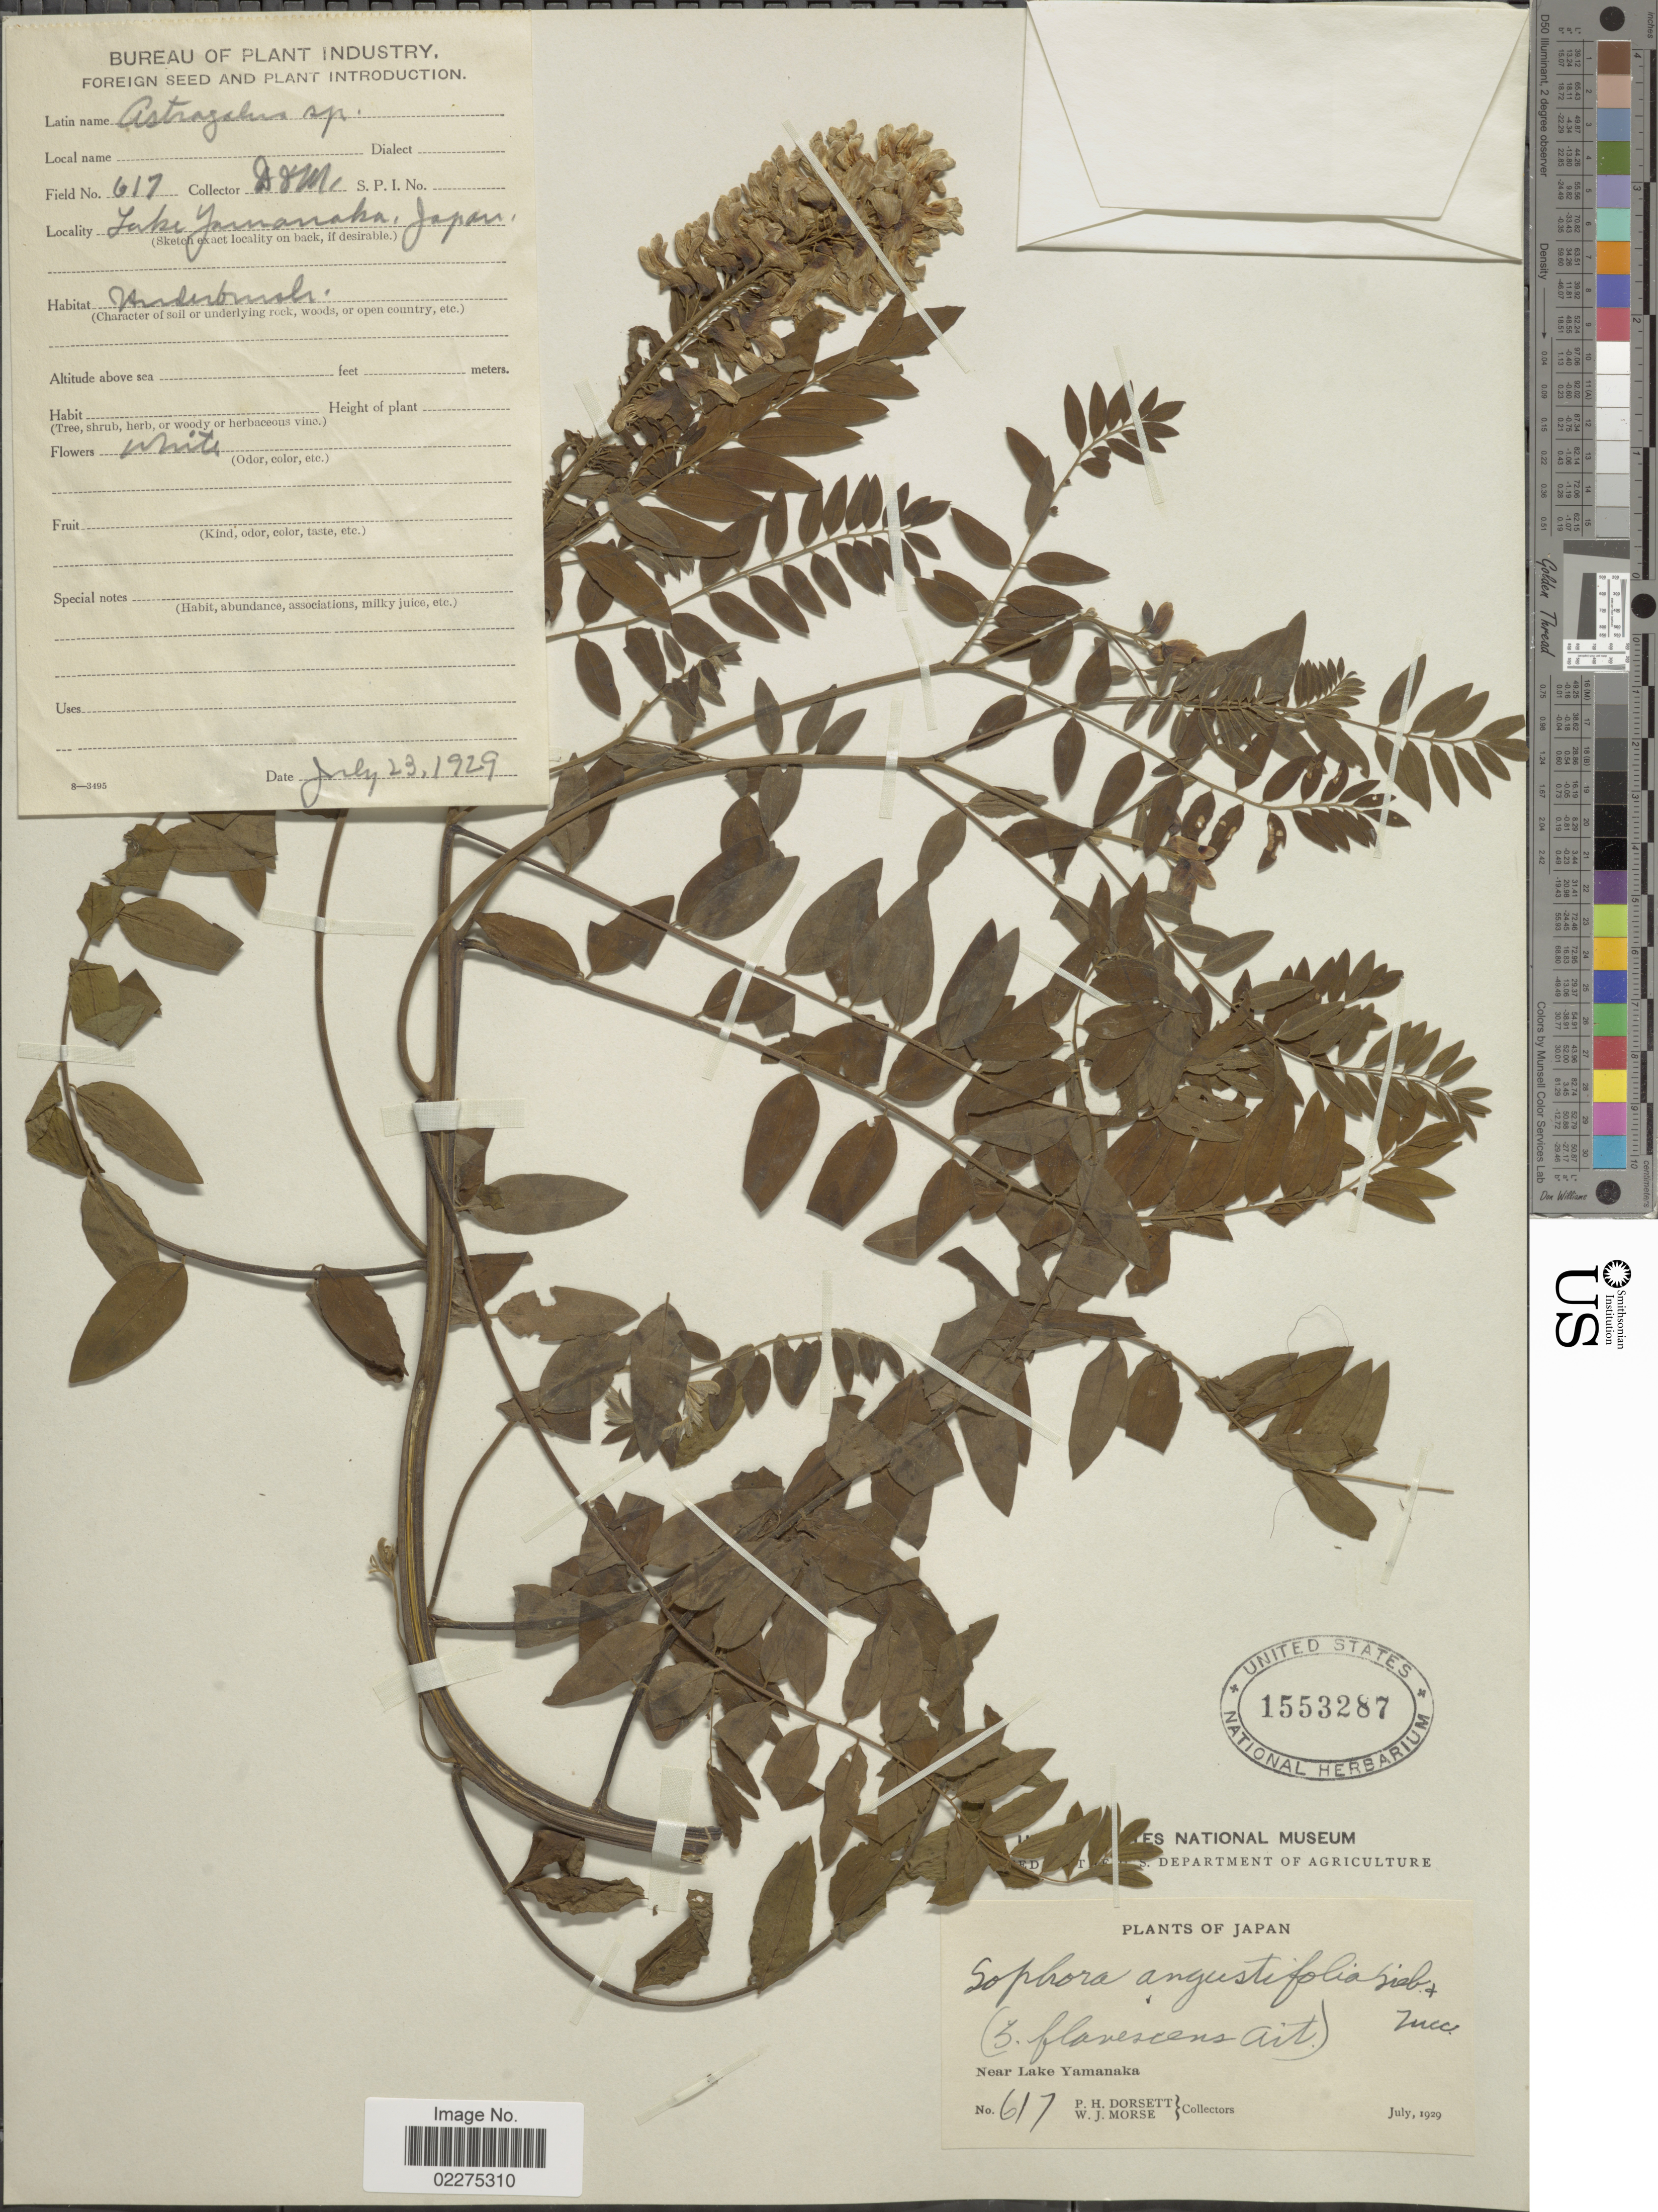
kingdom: Plantae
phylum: Tracheophyta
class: Magnoliopsida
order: Fabales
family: Fabaceae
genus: Sophora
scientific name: Sophora flavescens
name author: Aiton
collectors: P. H. Dorsett & W. J. Morse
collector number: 617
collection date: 1929-07-23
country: Japan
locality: Near Lake Yamanaka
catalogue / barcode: US 1553287